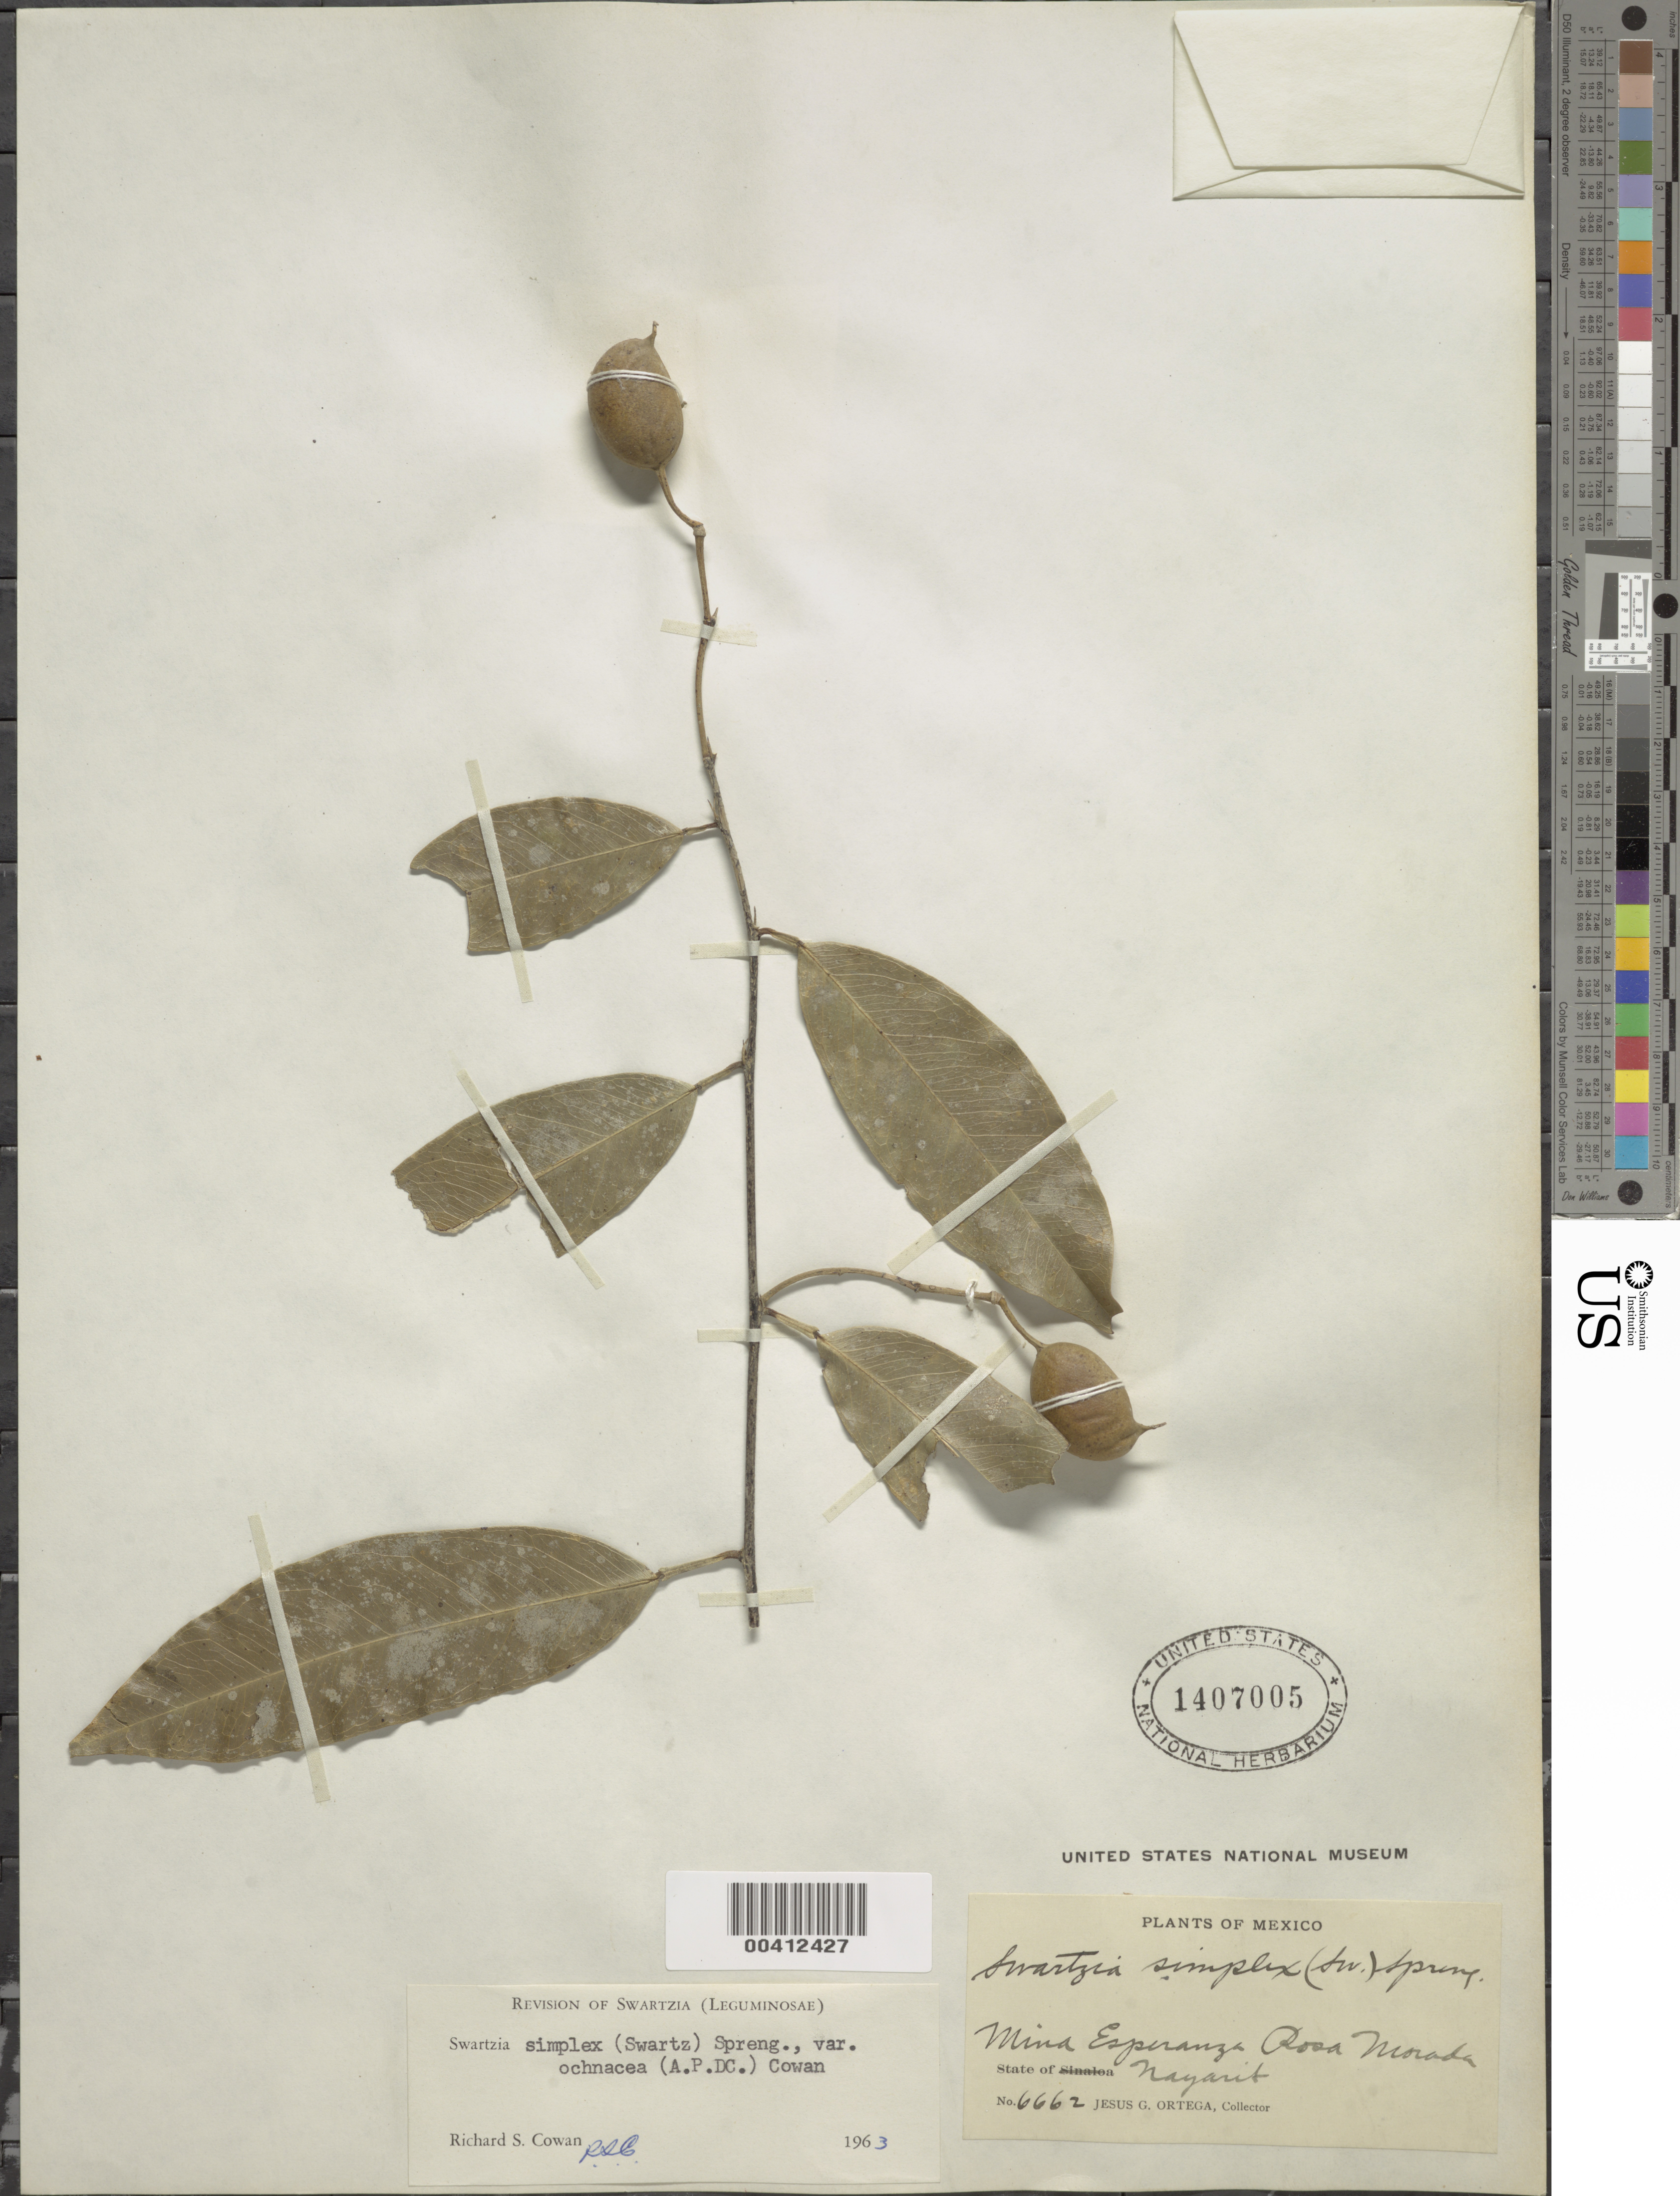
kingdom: Plantae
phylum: Tracheophyta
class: Magnoliopsida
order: Fabales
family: Fabaceae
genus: Swartzia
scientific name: Swartzia simplex var. ochnacea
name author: (DC.) R.S. Cowan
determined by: Cowan, R. S.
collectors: J. Ortega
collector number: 6662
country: Mexico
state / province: Nayarit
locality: Mina Esperanza rosa morada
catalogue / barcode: US 1407005